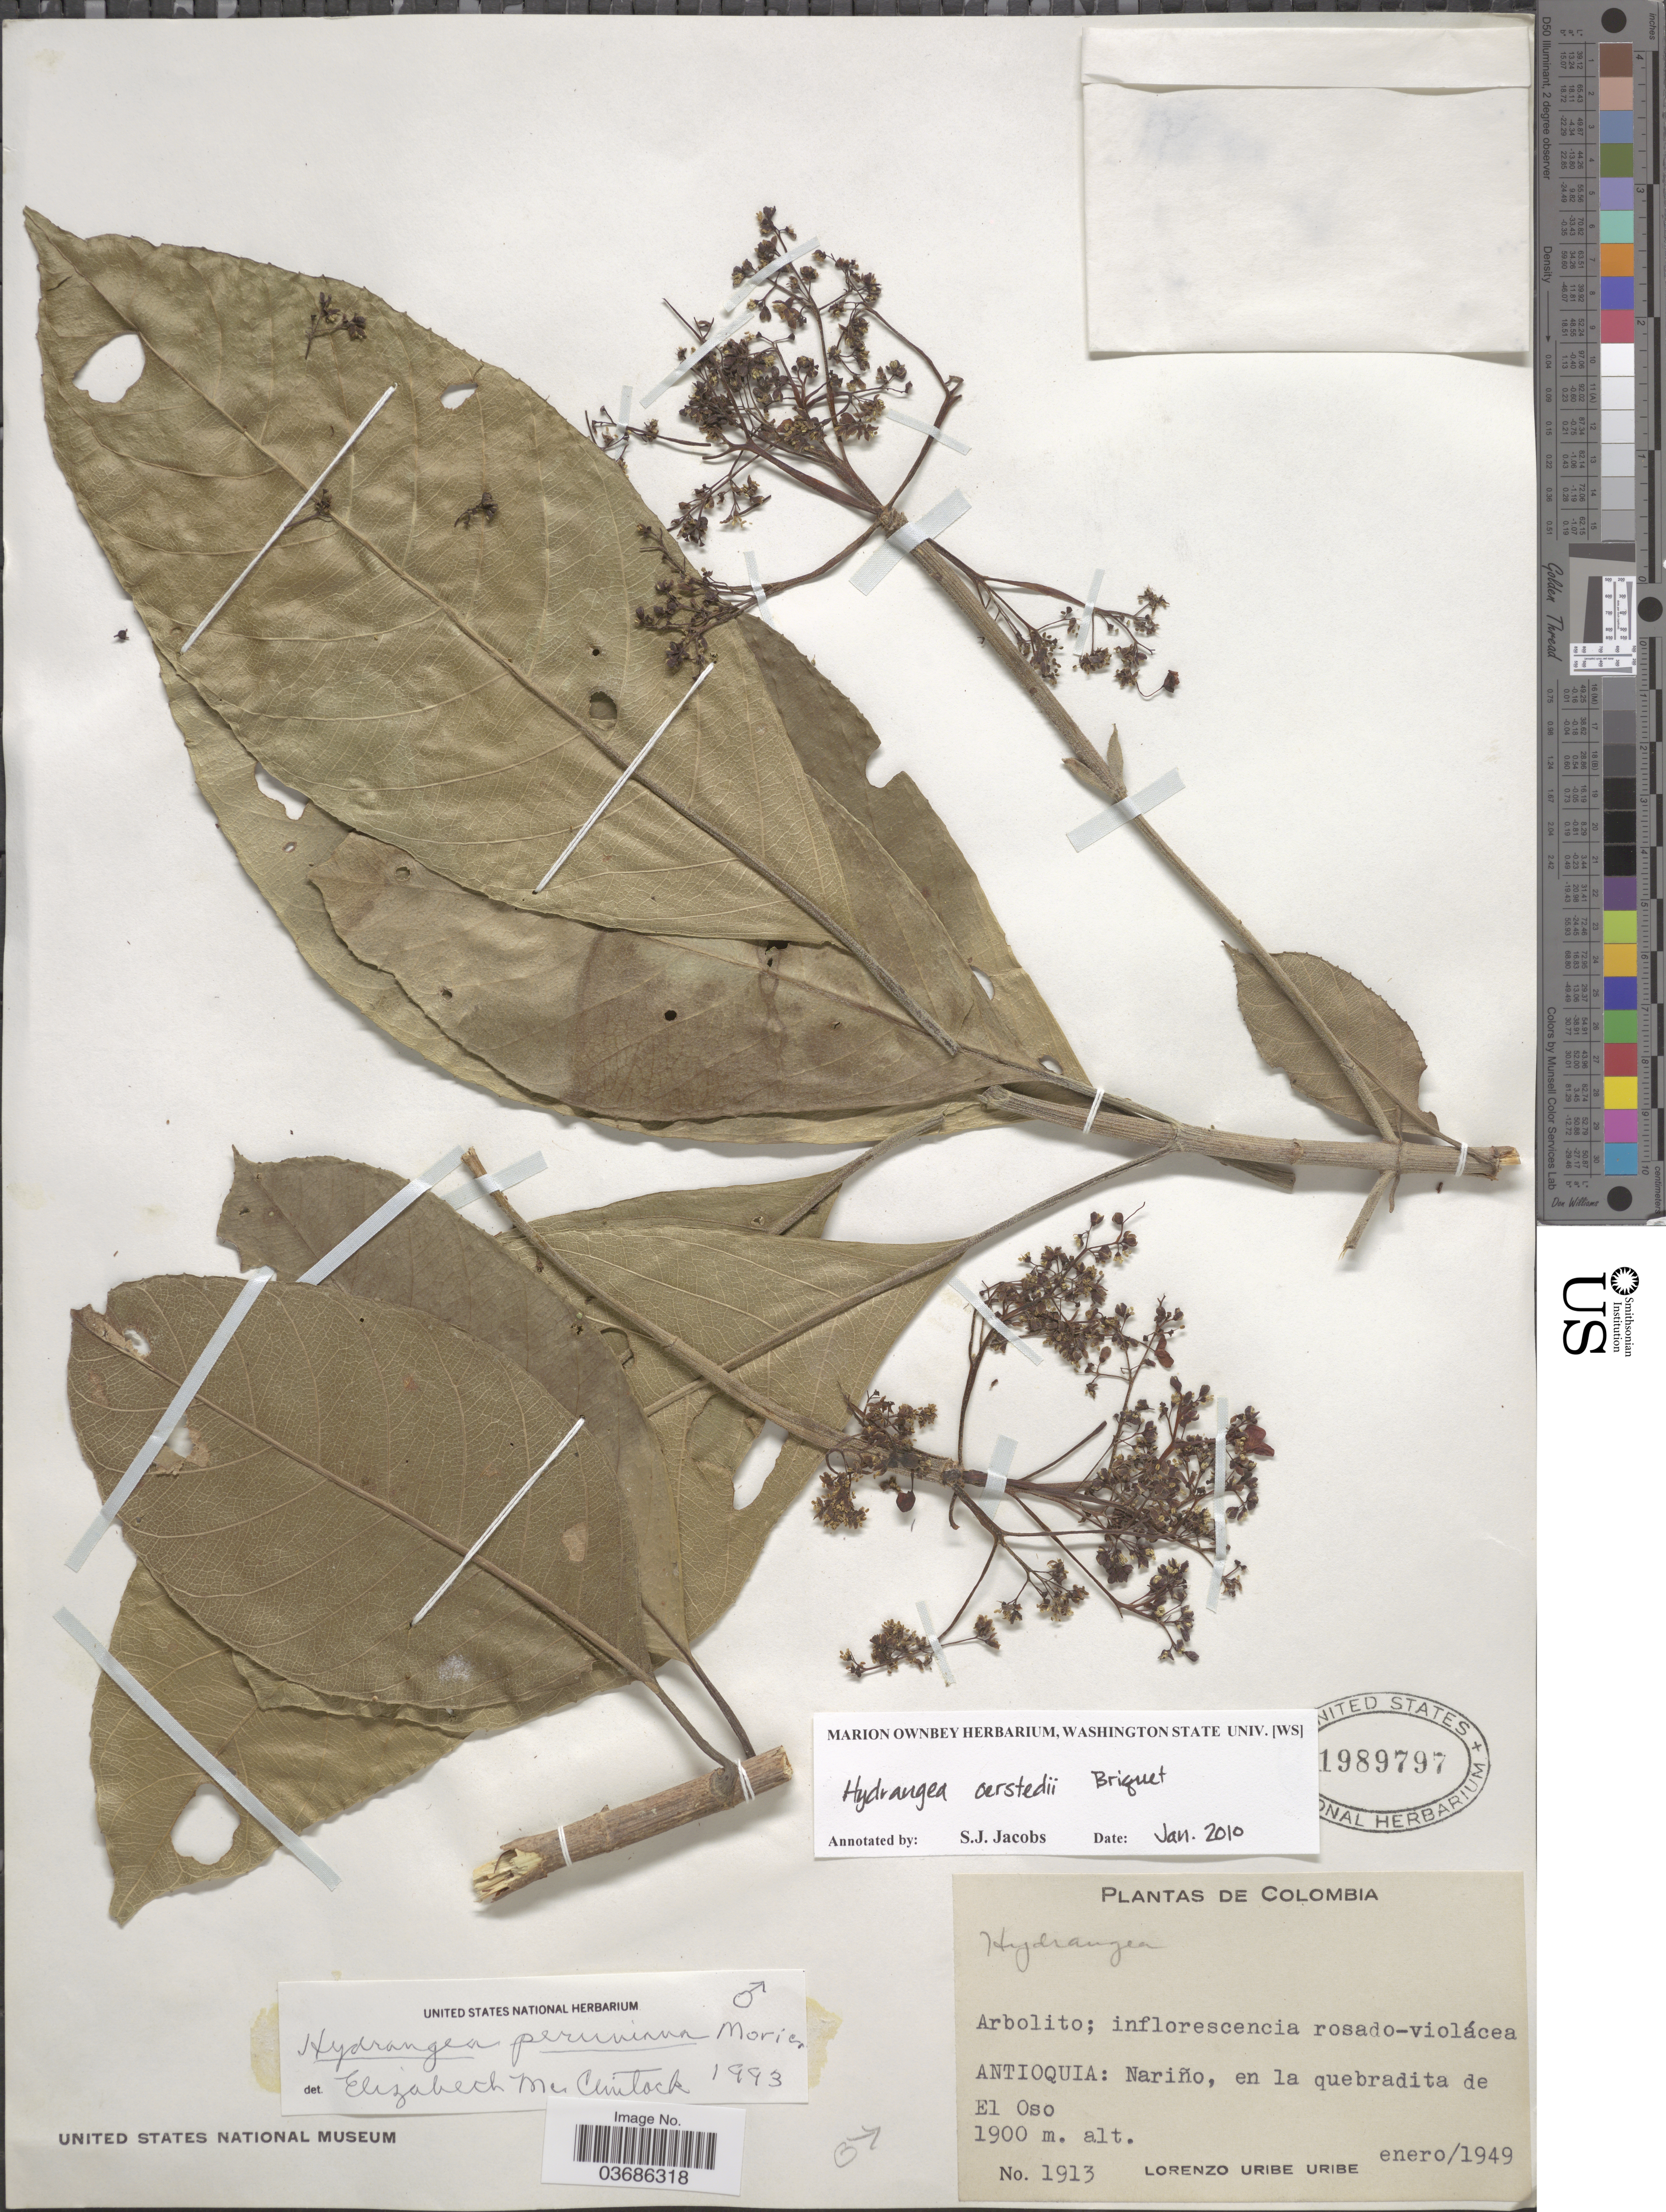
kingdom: Plantae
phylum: Tracheophyta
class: Magnoliopsida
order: Cornales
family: Hydrangeaceae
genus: Hydrangea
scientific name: Hydrangea oerstedii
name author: Briq.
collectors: L. Uribe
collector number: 1913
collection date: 1949-01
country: Colombia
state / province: Antioquia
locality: Nariño, en la quebradita de El Oso.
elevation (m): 1900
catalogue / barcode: US 1989797